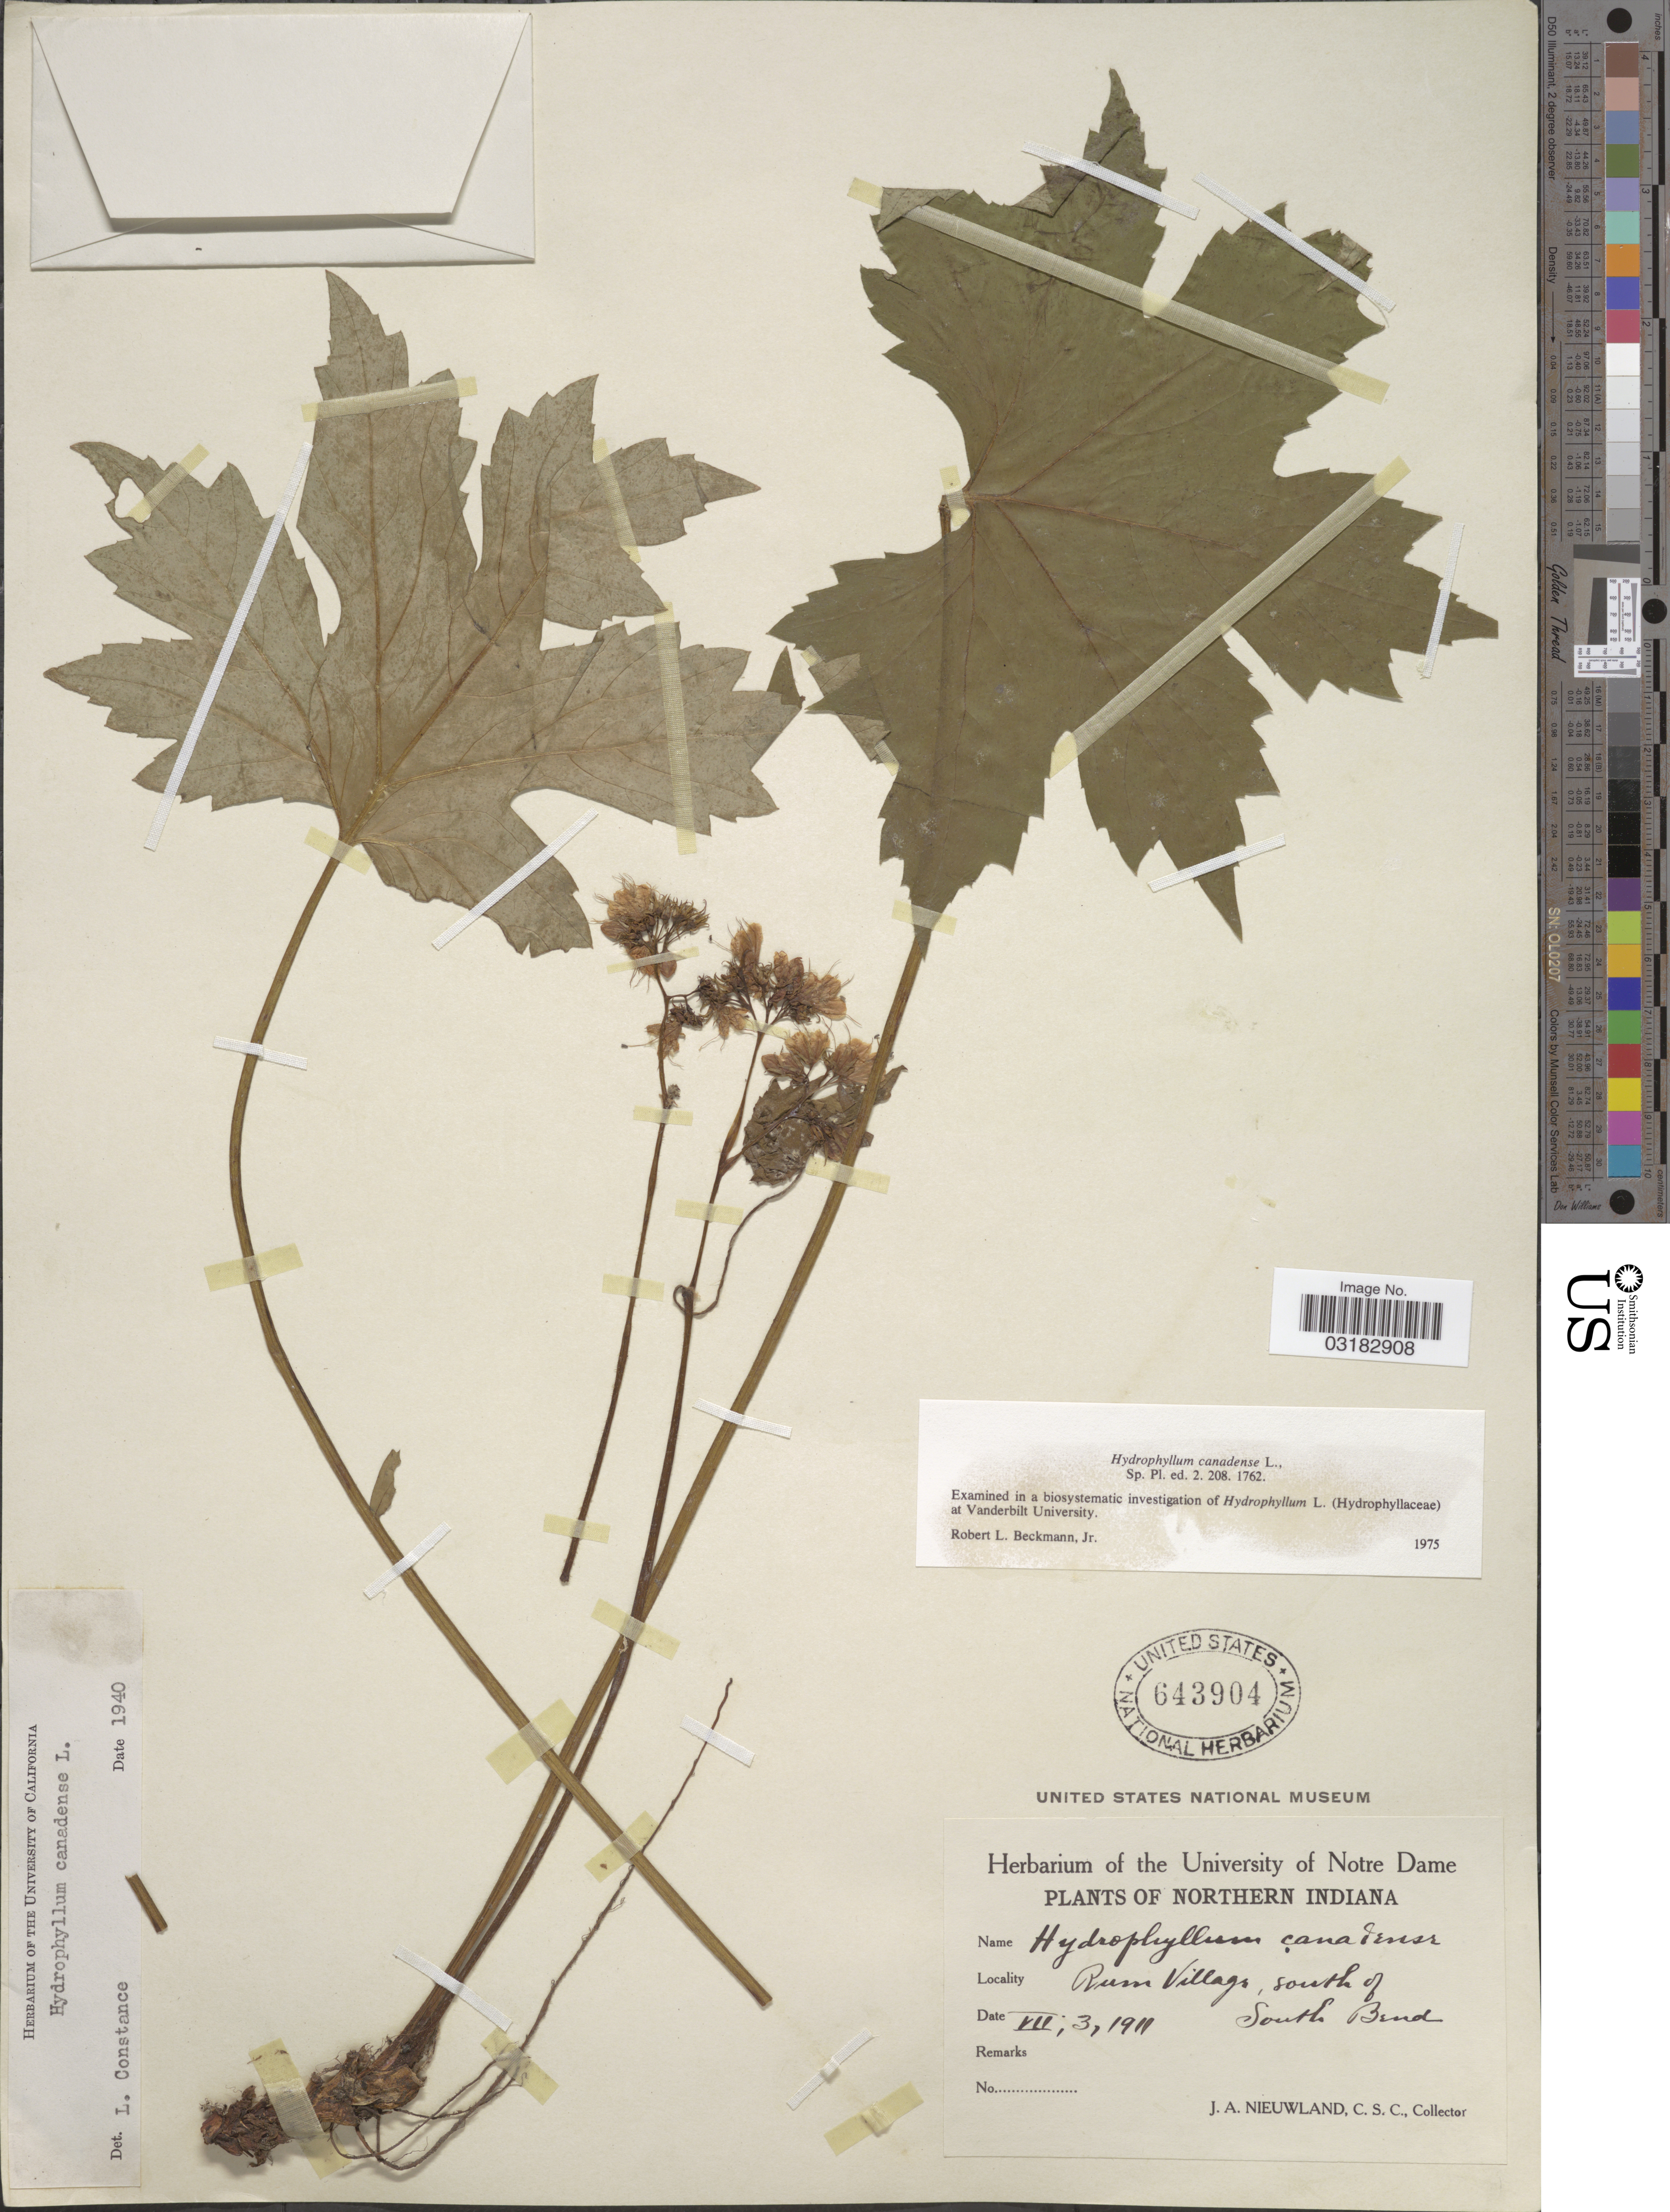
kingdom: Plantae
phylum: Tracheophyta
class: Magnoliopsida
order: Boraginales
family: Hydrophyllaceae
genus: Hydrophyllum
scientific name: Hydrophyllum canadense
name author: L.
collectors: J. A. Nieuwland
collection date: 1911-07-03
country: United States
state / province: Indiana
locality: Northern Indiana. Rum Village, south of South Bend.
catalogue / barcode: US 643904